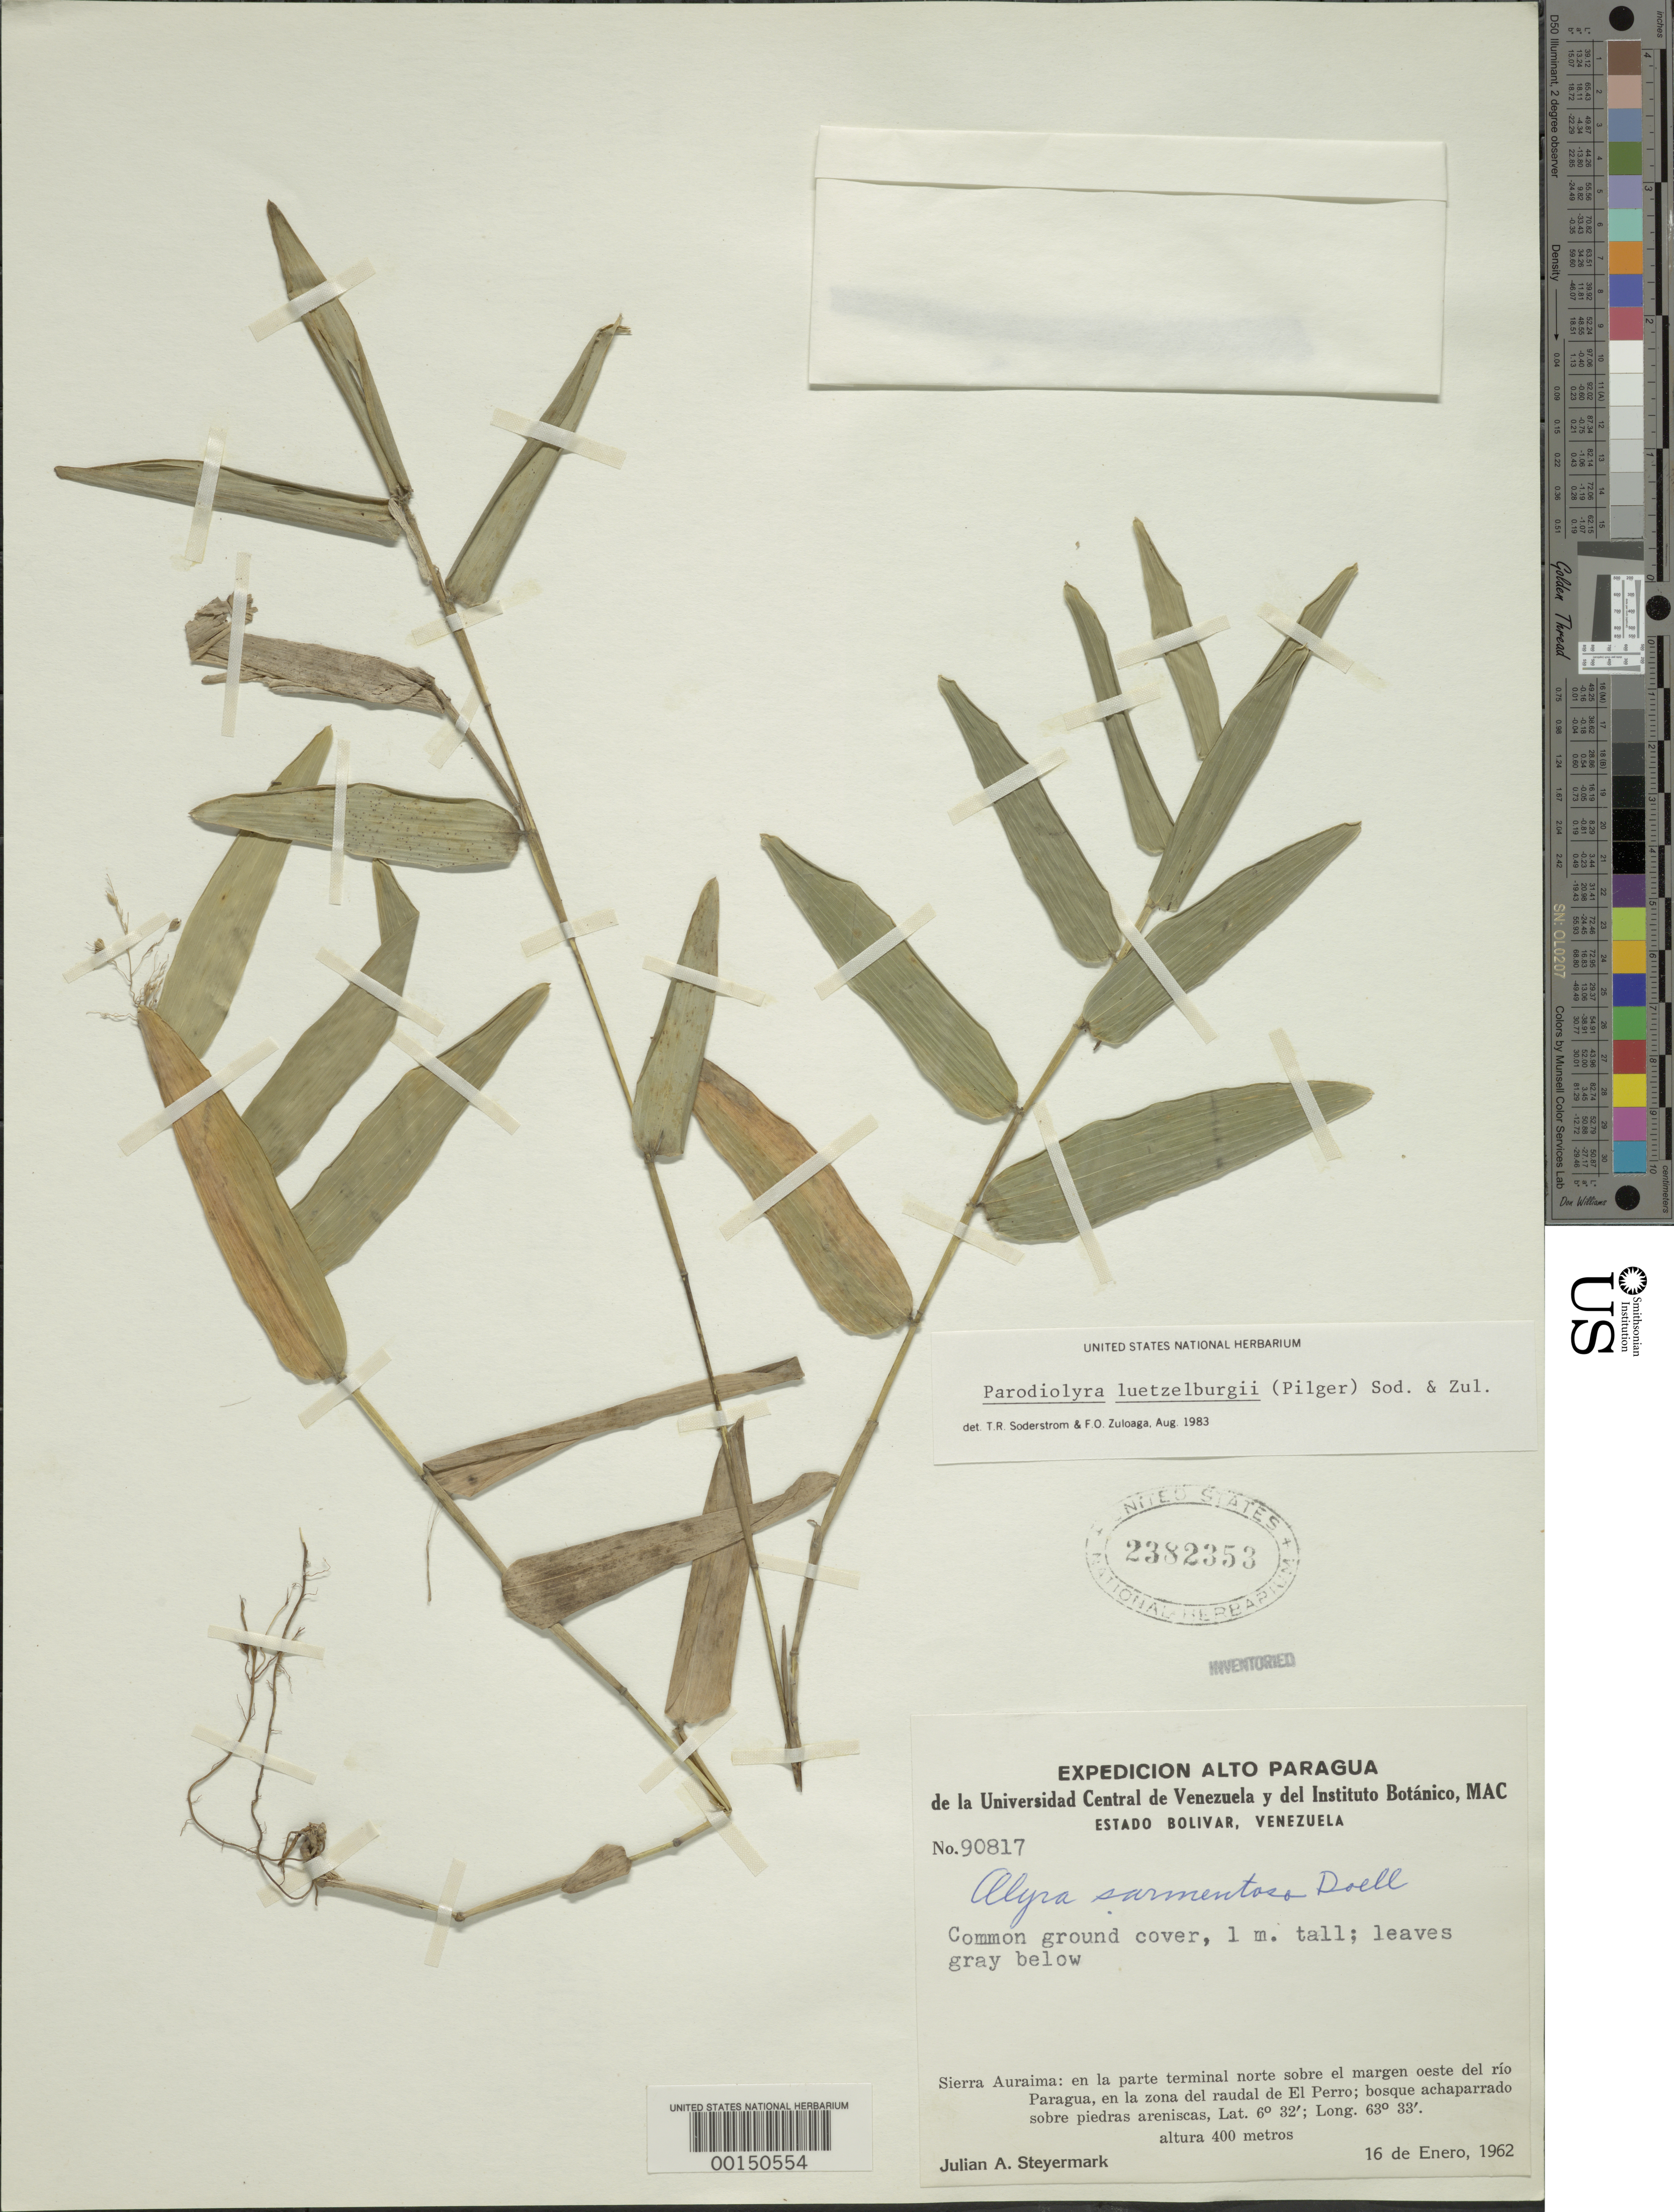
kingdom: Plantae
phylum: Tracheophyta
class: Liliopsida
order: Poales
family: Poaceae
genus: Parodiolyra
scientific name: Parodiolyra luetzelburgii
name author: (Pilg.) Soderstr. & Zuloaga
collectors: J. Steyermark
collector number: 90817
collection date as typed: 16 Jan 1962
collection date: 1962-01-16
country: Venezuela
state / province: Bolivar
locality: Sierra auraima, lat. 06 32': long. 63 33'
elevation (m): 400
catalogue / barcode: US 2382353